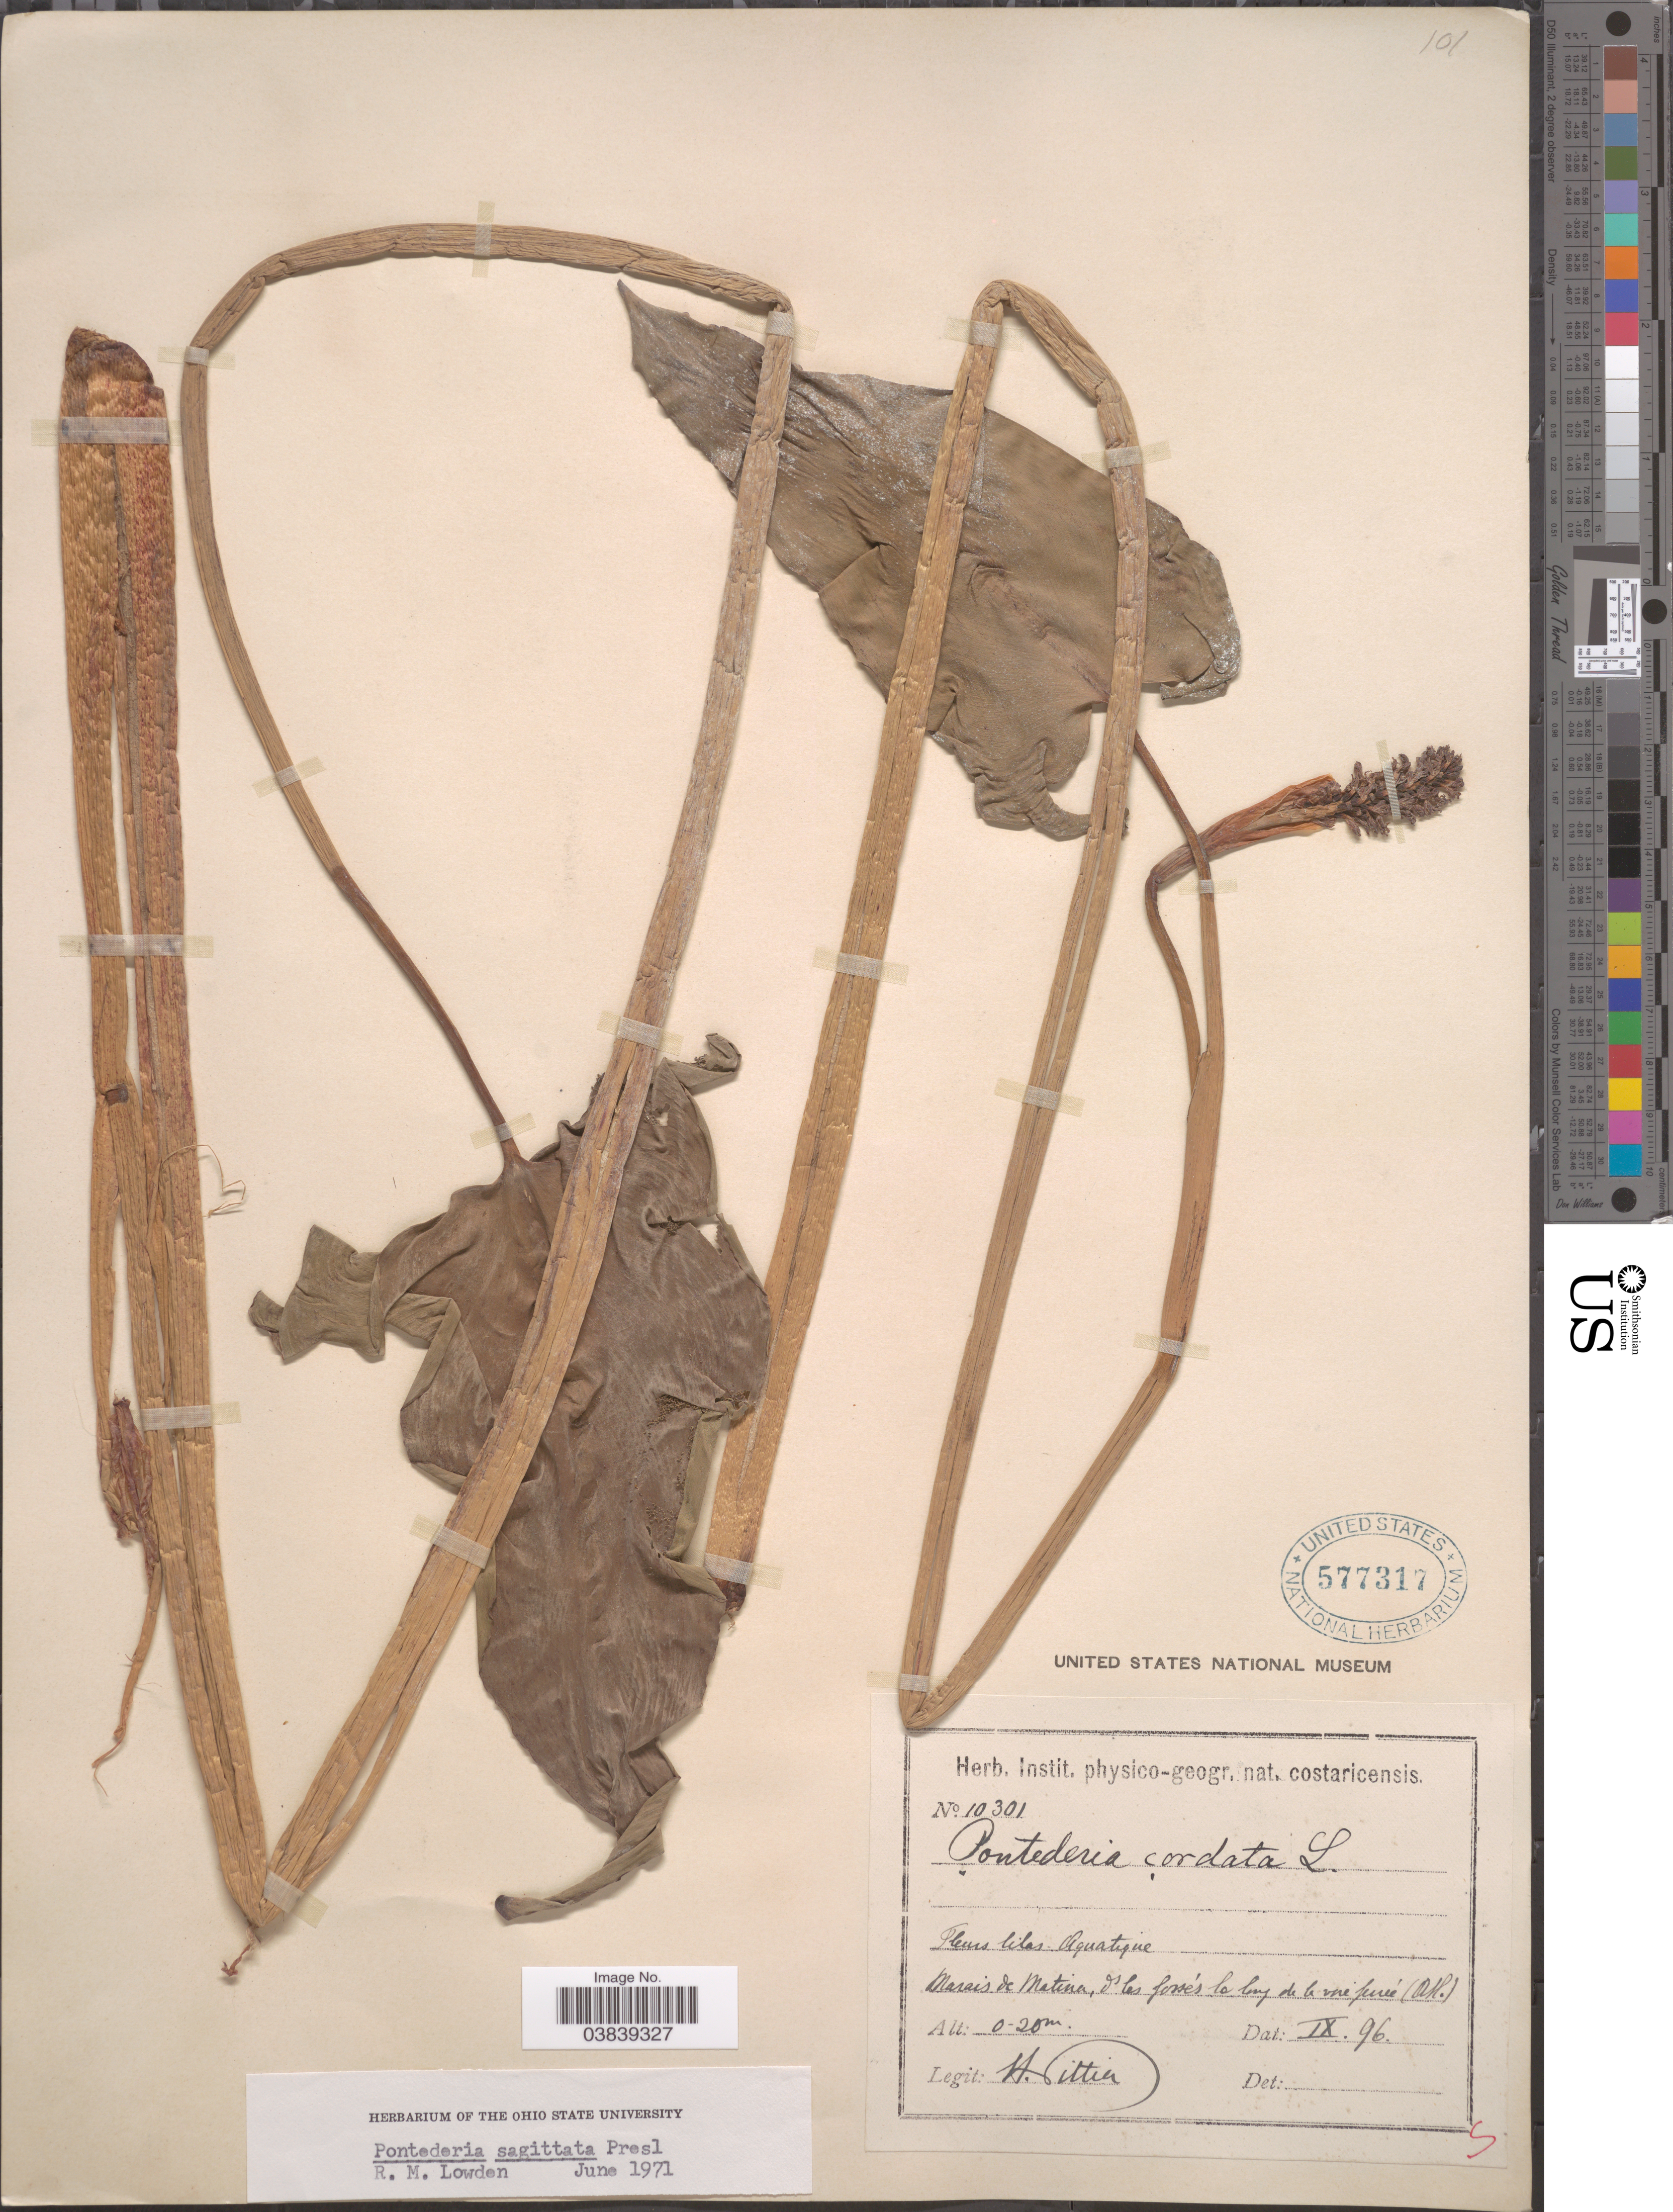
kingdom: Plantae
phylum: Tracheophyta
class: Liliopsida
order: Commelinales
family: Pontederiaceae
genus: Pontederia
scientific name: Pontederia sagittata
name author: C. Presl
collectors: H. F. Pittier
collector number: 10301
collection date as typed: Transcribed d/m/y: /9/96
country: Costa Rica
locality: Marais de Matina, d'les fossés le long de la voie ferrié (AH).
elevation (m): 0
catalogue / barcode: US 577317